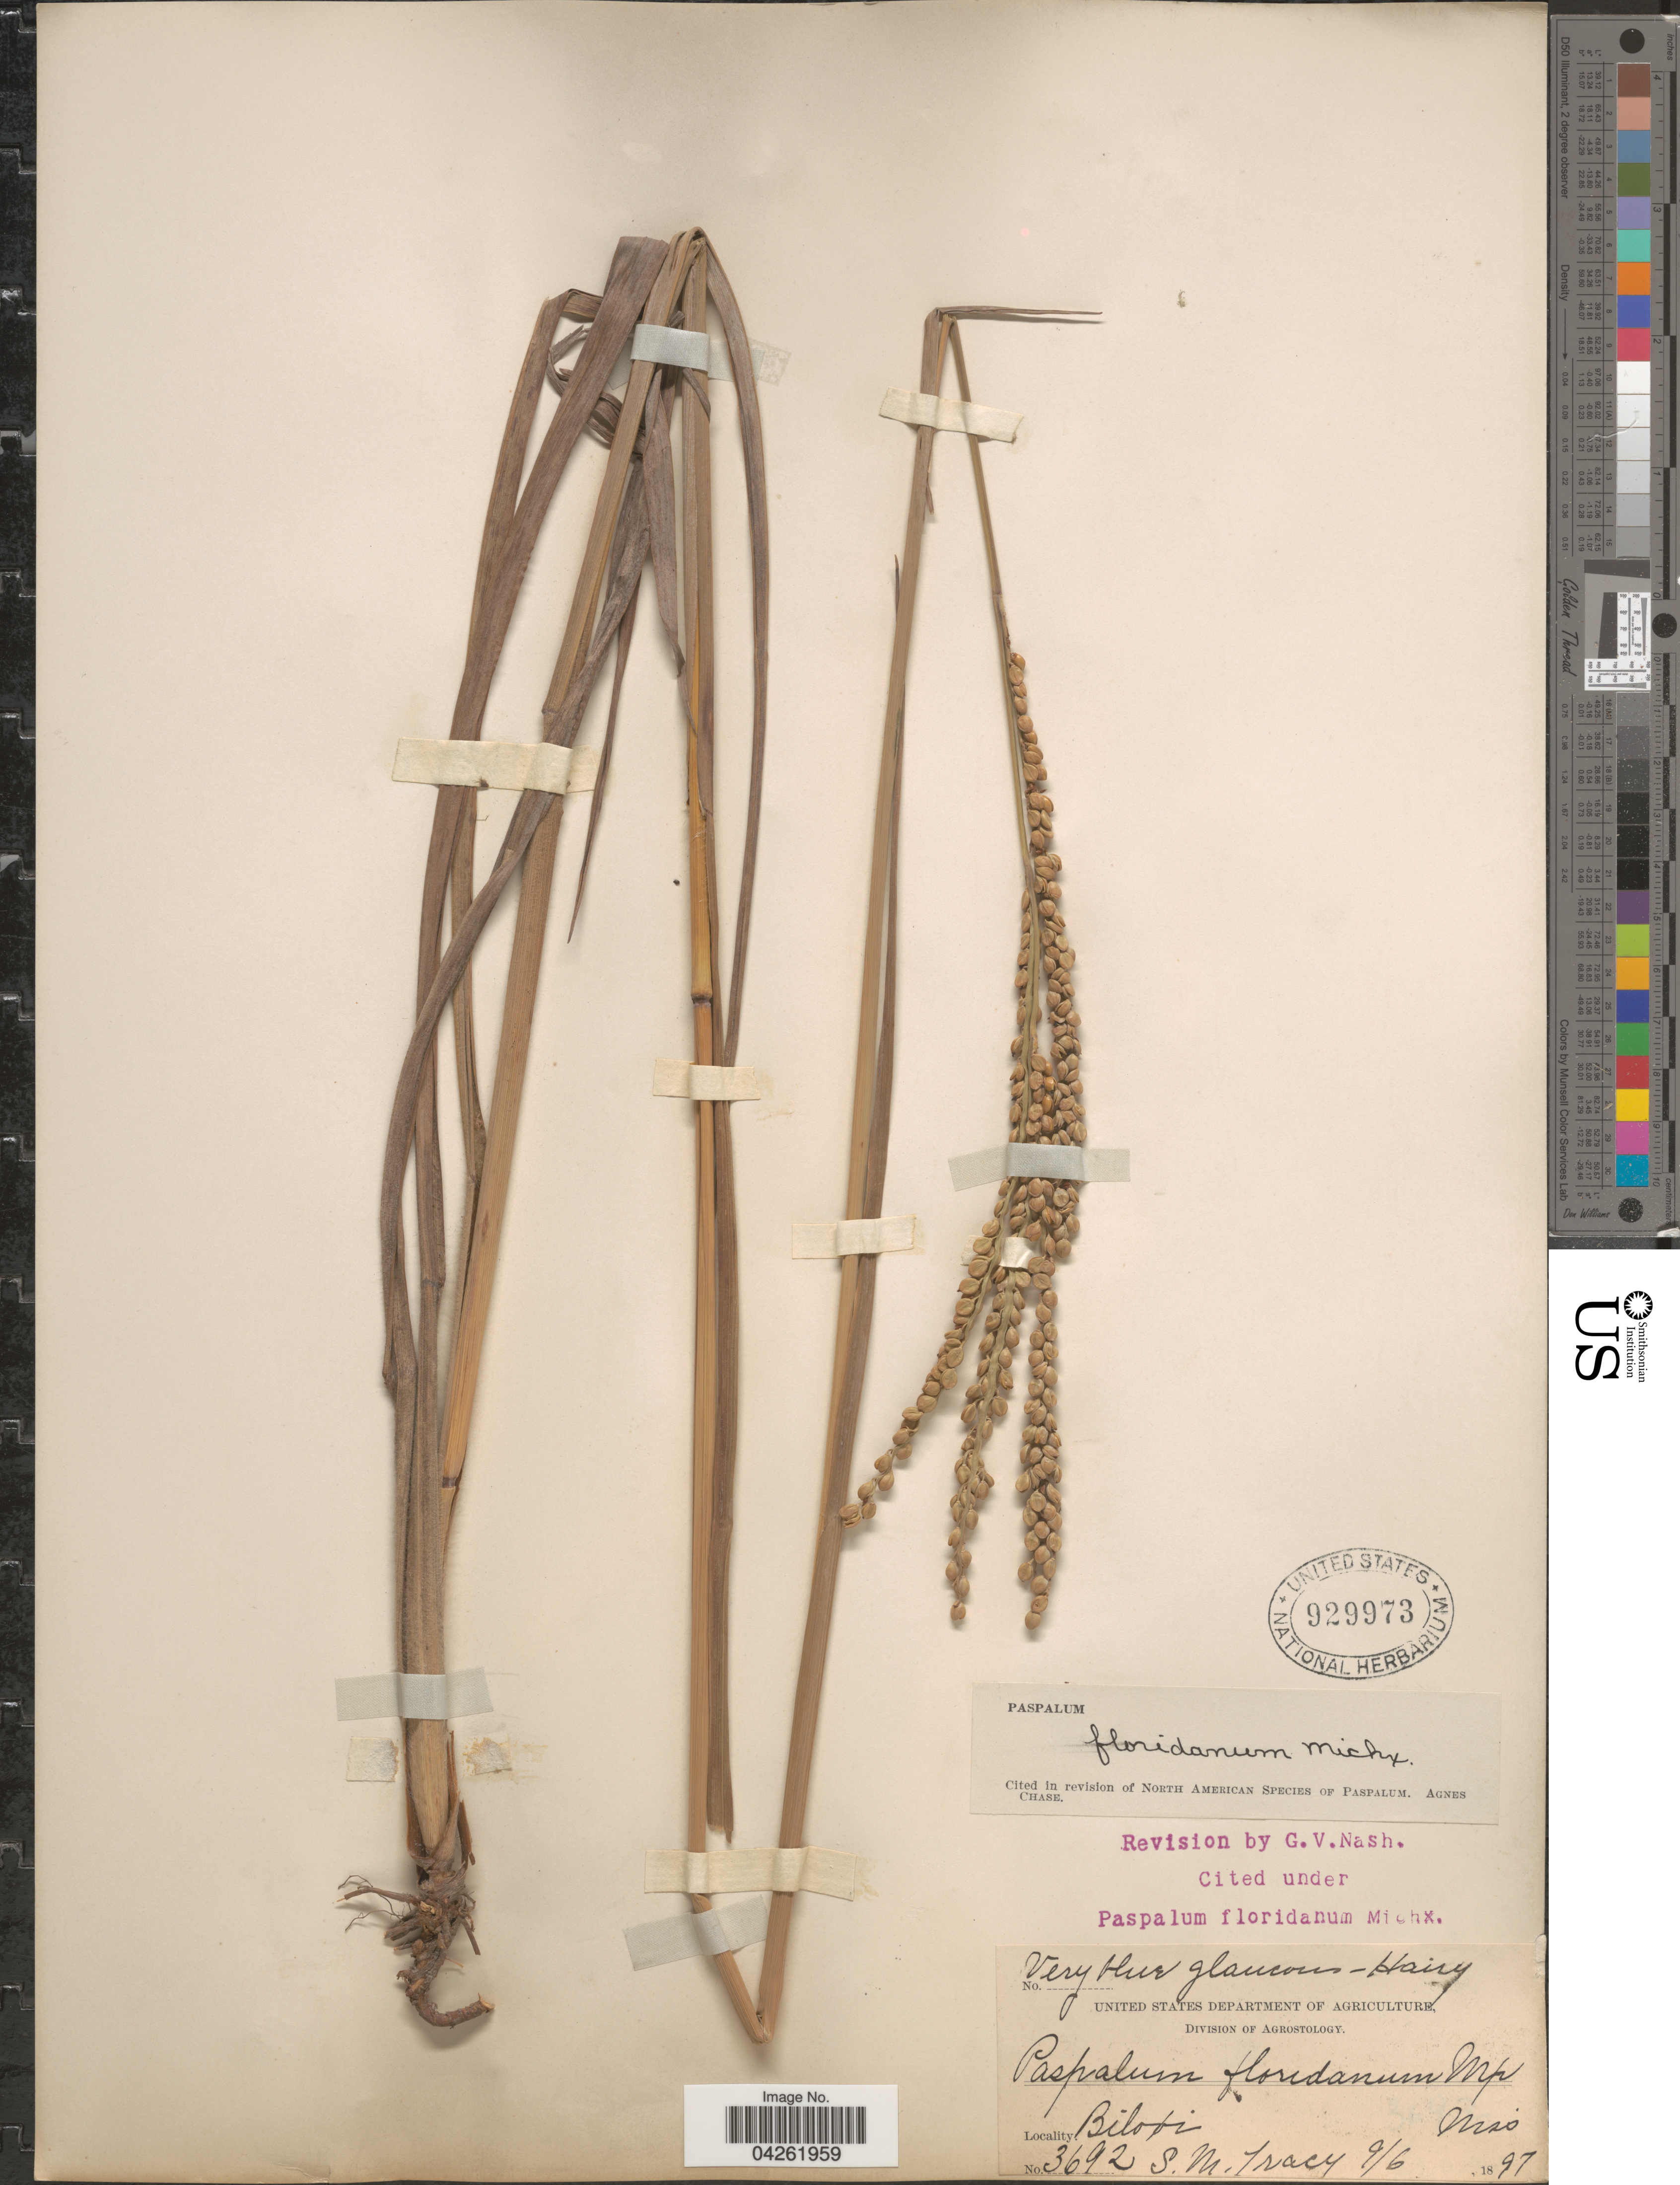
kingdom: Plantae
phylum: Tracheophyta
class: Liliopsida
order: Poales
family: Poaceae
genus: Paspalum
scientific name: Paspalum floridanum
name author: Michx.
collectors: S. M. Tracy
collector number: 3692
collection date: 1897-09-06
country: United States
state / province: Mississippi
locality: Biloxi.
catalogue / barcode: US 929973